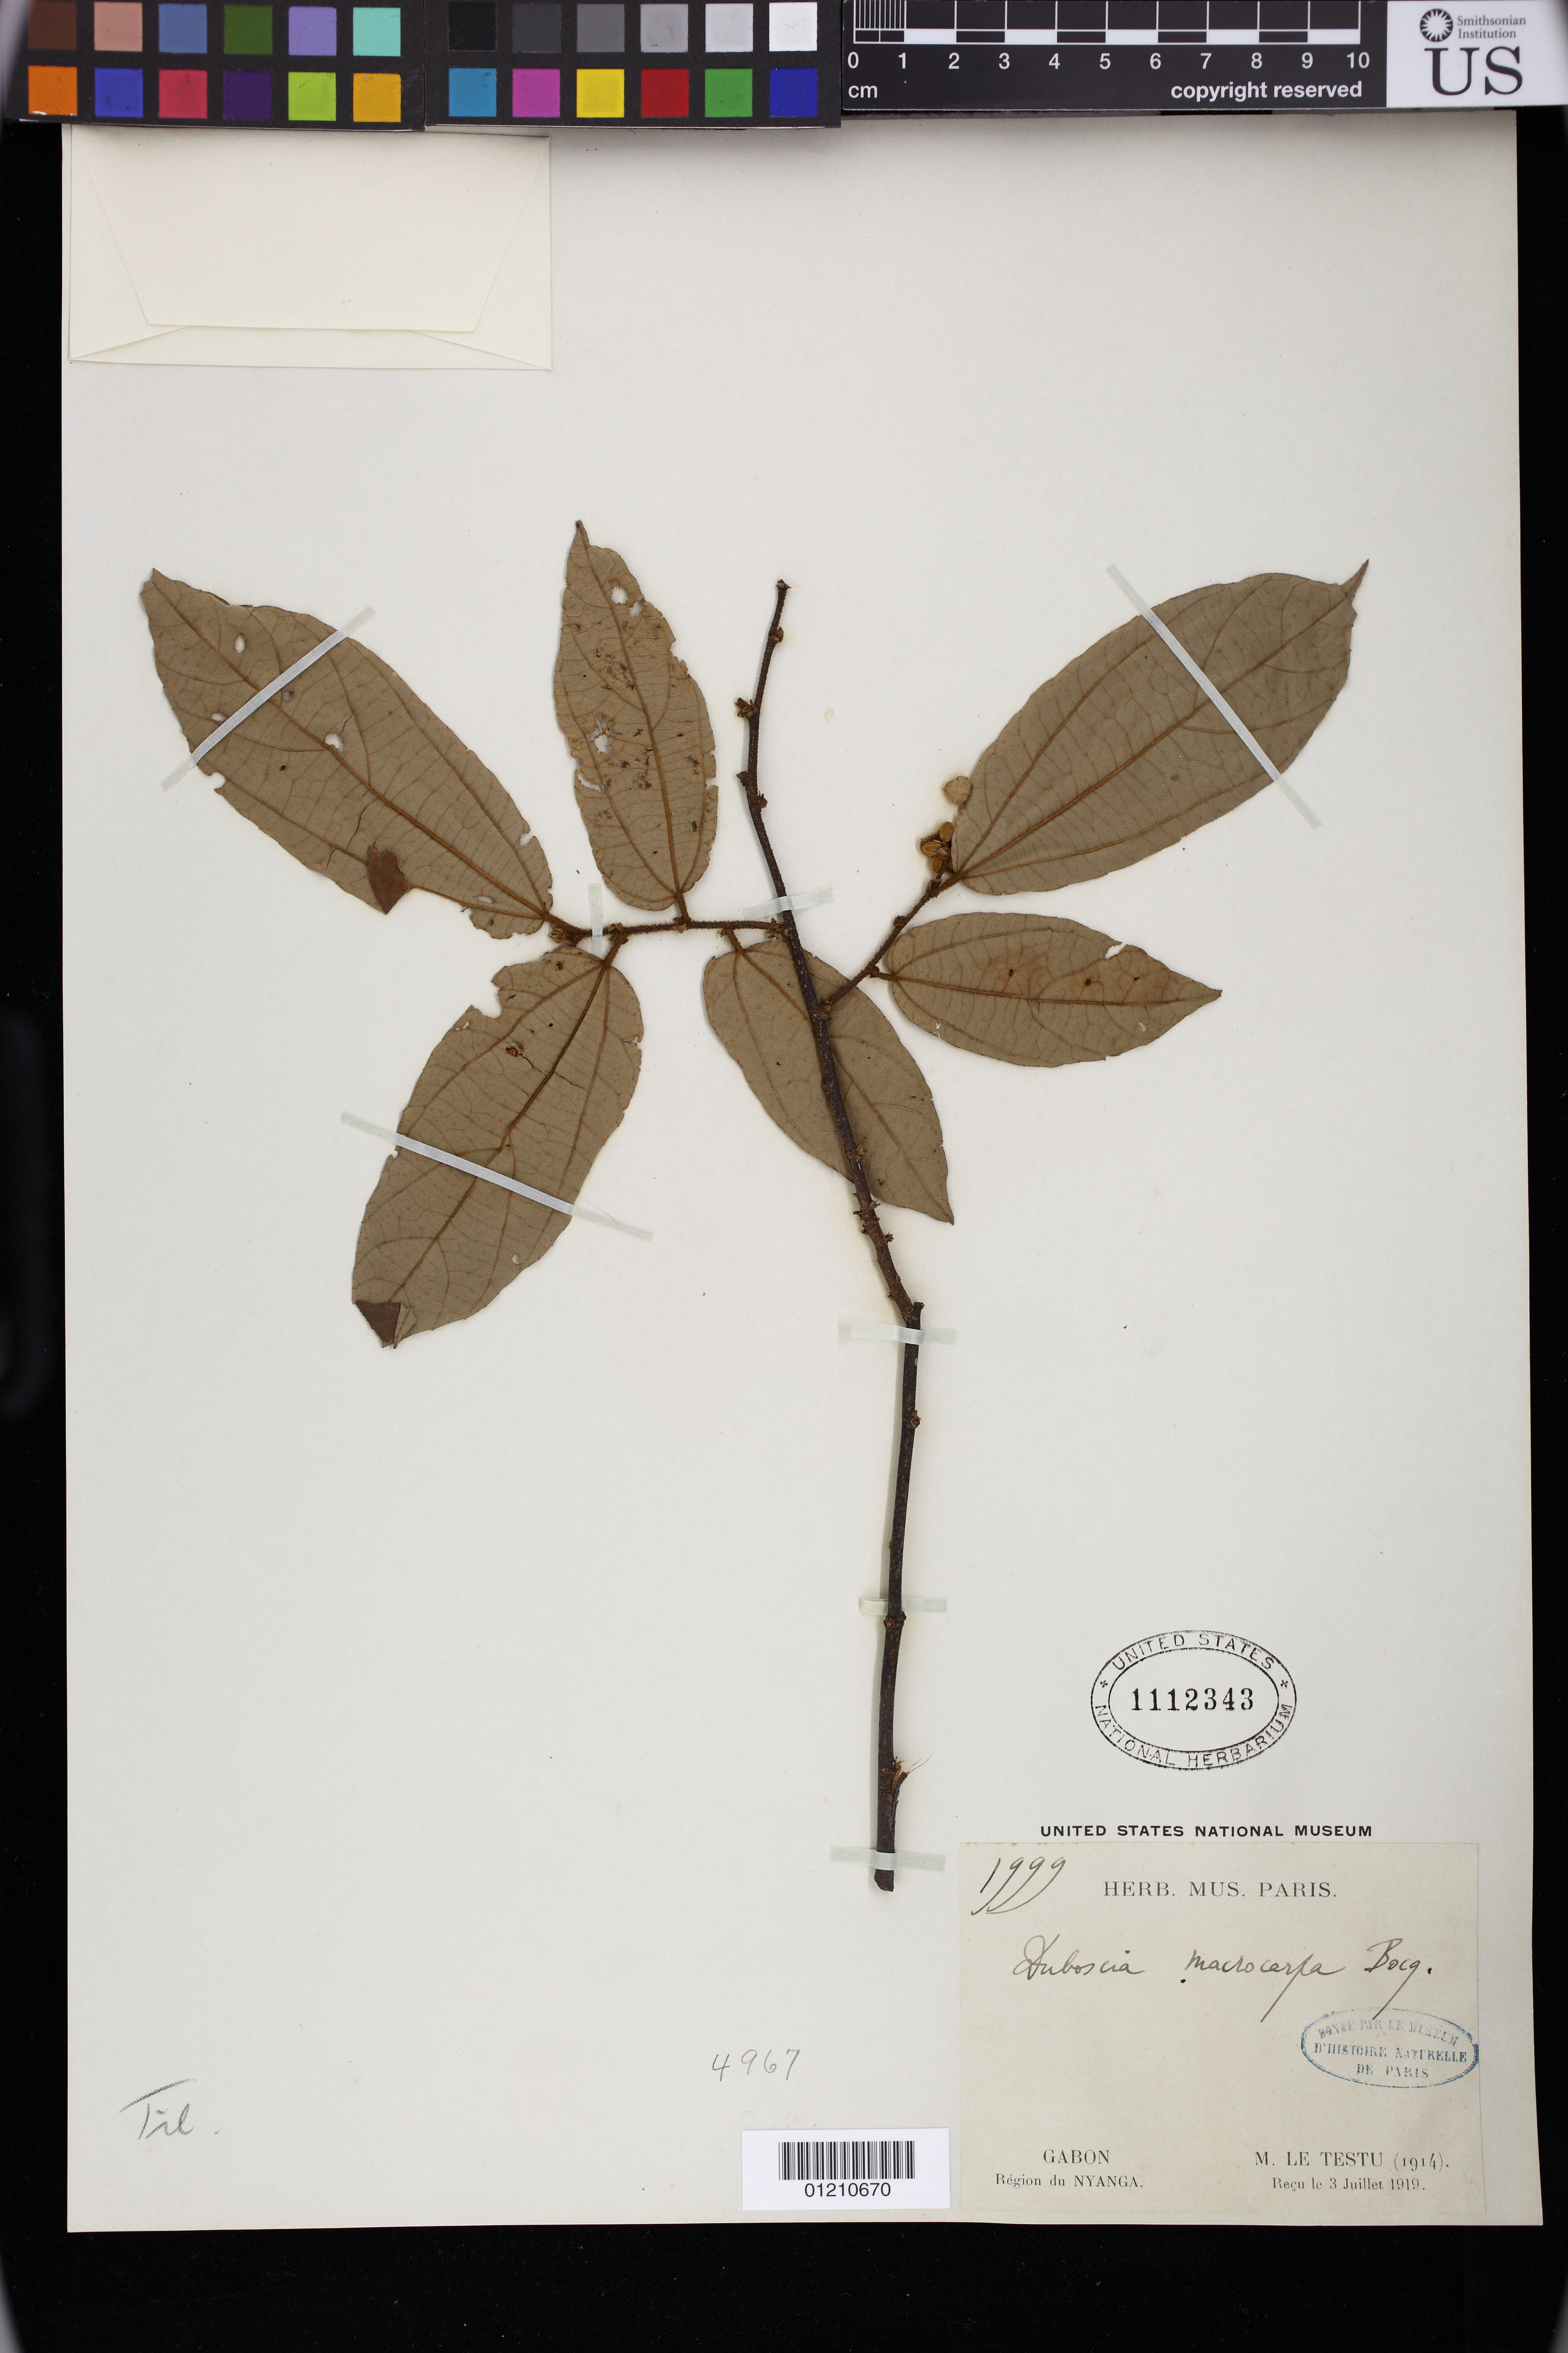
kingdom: Plantae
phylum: Tracheophyta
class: Magnoliopsida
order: Malvales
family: Malvaceae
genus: Duboscia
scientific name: Duboscia macrocarpa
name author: Bocq.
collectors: M. Le Testu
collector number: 1914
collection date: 1919-07-03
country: Gabon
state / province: Nyanga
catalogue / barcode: US 1112343